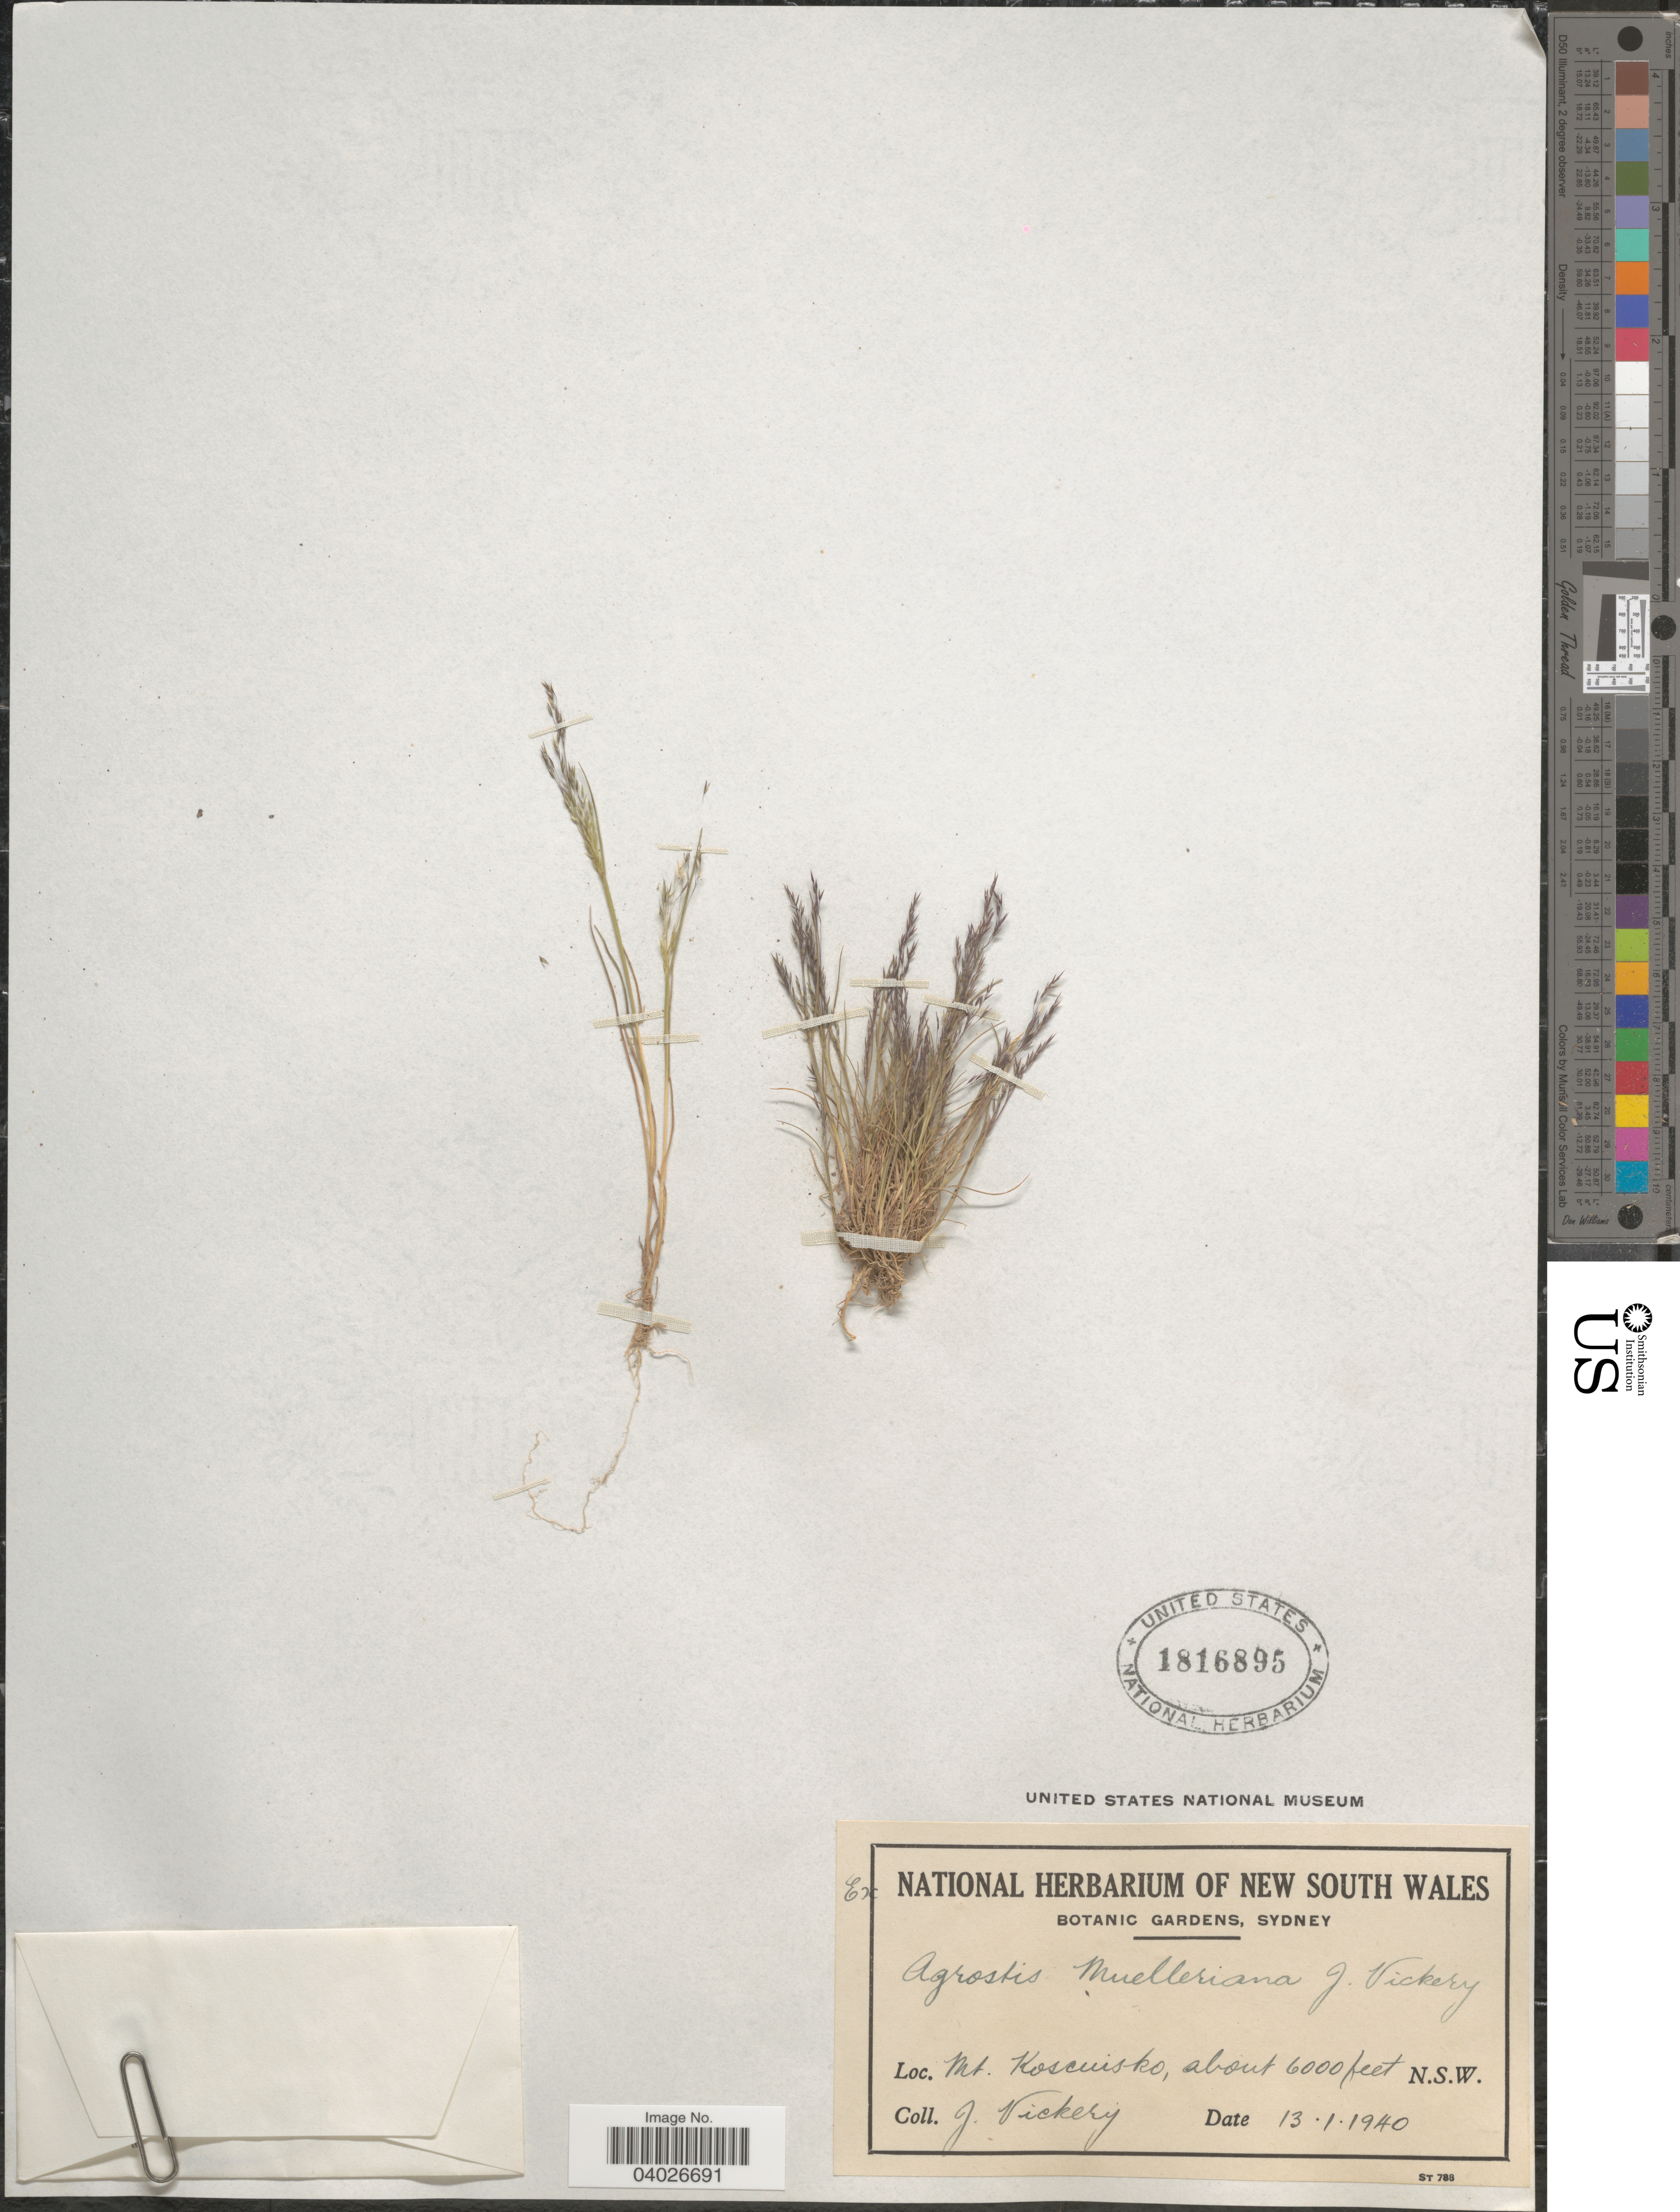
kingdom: Plantae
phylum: Tracheophyta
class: Liliopsida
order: Poales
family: Poaceae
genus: Agrostis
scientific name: Agrostis muelleriana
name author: Vickery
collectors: J. Vickery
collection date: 1940-01-13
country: Australia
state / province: New South Wales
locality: Mt. Kosciusko.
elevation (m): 1829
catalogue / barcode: US 1816895